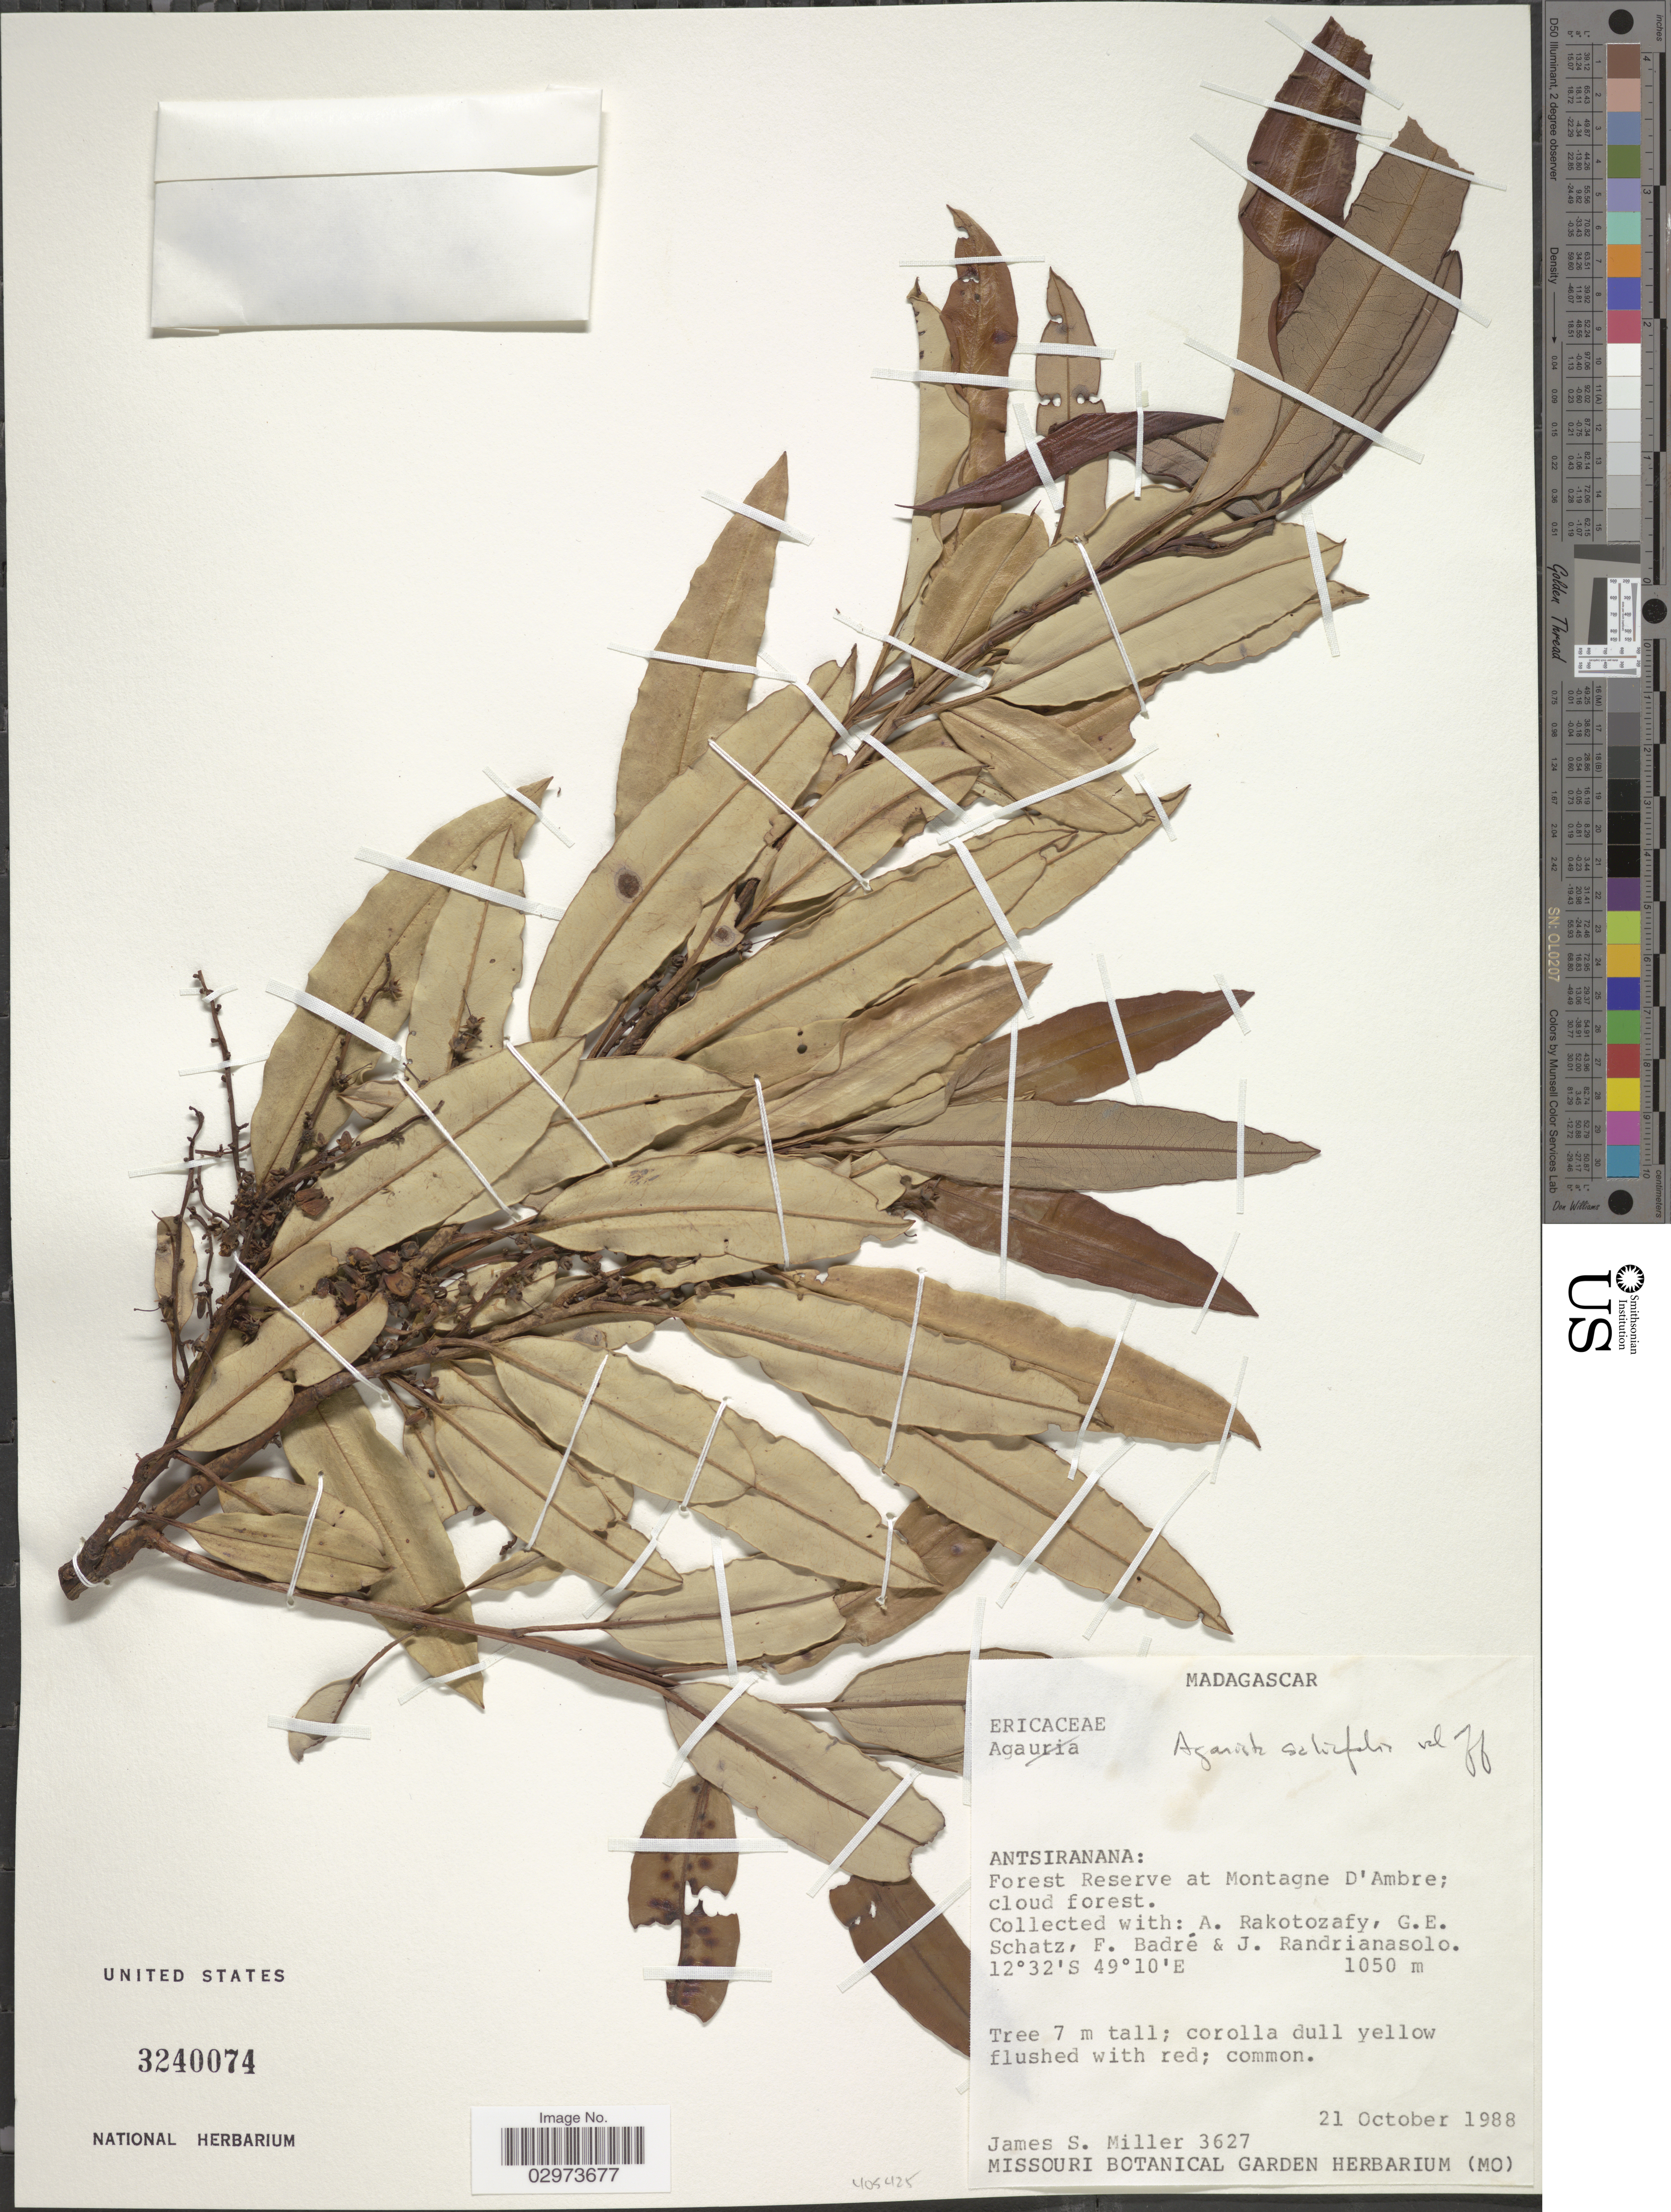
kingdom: Plantae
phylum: Tracheophyta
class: Magnoliopsida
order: Ericales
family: Ericaceae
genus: Agarista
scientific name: Agarista salicifolia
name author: (Lam.) G. Don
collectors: J. S. Miller, G. Schatz, F. Badré & A. Randrianasolo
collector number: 3627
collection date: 1988-10-21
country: Madagascar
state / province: Diana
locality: Forest Reserve at Montagne D'Ambre.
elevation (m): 1050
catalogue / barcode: US 3240074